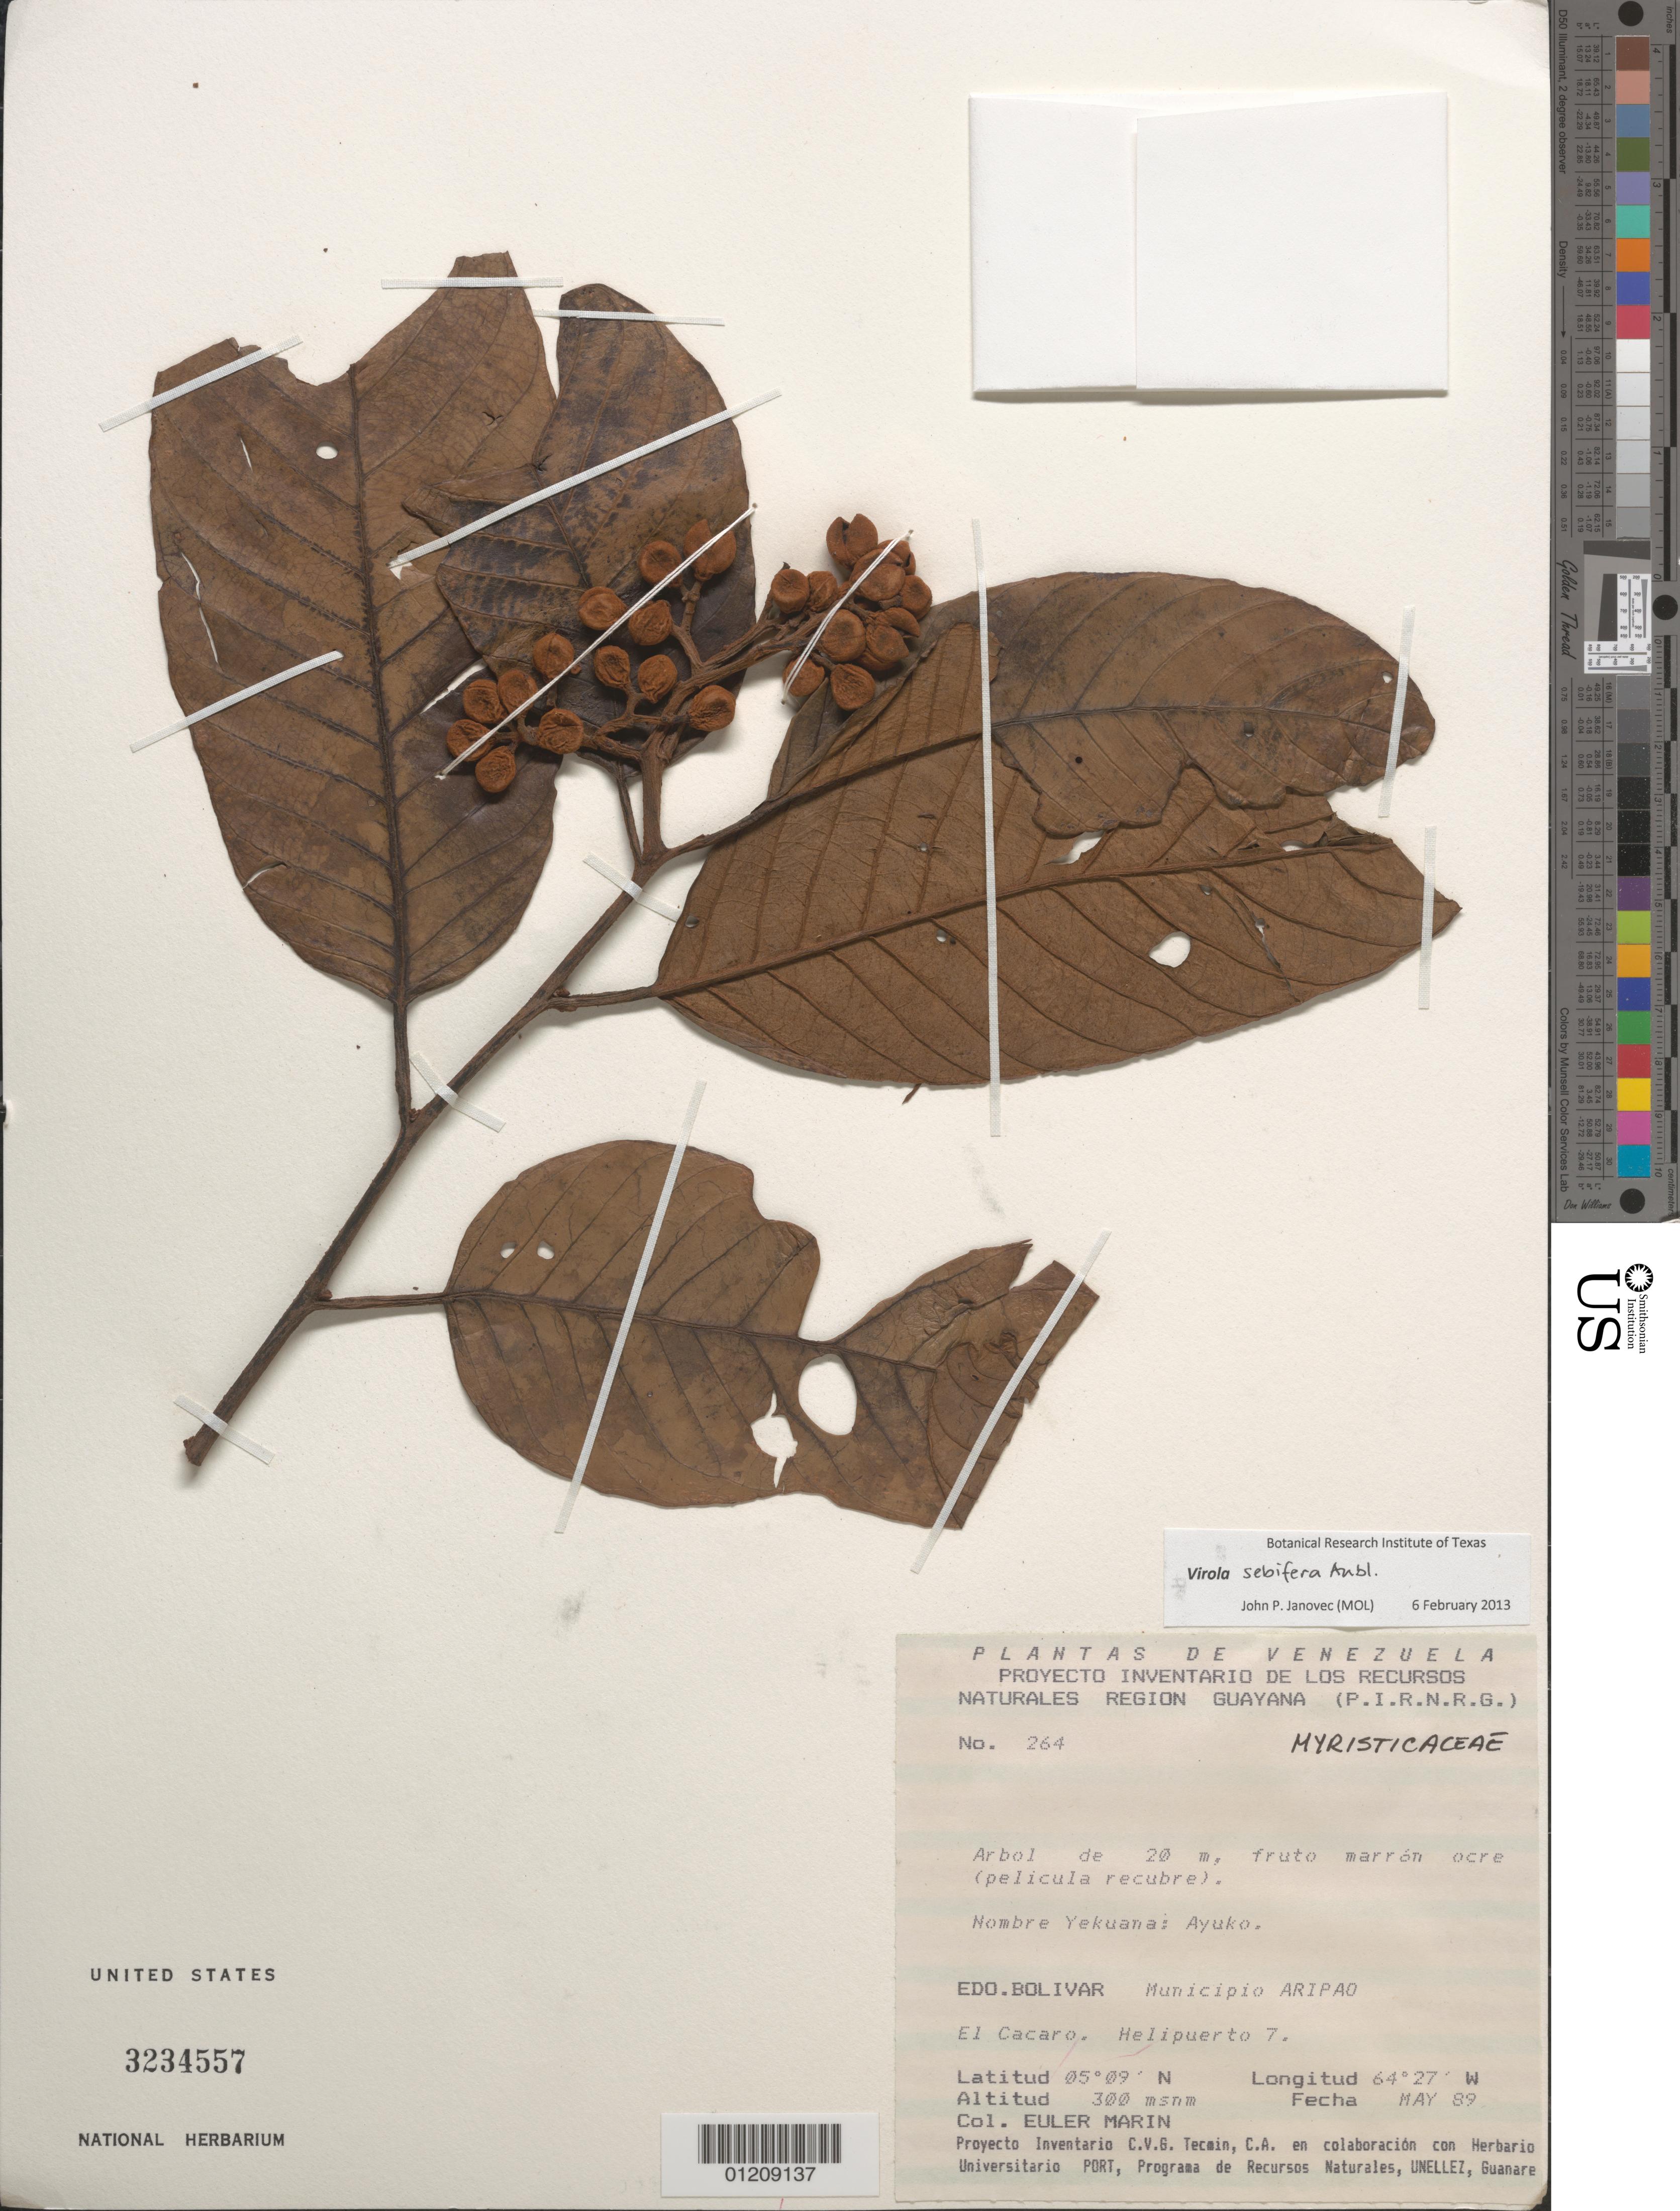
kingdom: Plantae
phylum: Tracheophyta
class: Magnoliopsida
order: Magnoliales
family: Myristicaceae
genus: Virola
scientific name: Virola sebifera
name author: Aubl.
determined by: Janovec, J. P.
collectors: E. Marin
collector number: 264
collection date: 1989-05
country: Venezuela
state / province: Bolívar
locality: El Cacaro. Helipuerto 7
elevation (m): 300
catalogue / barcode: US 3234557